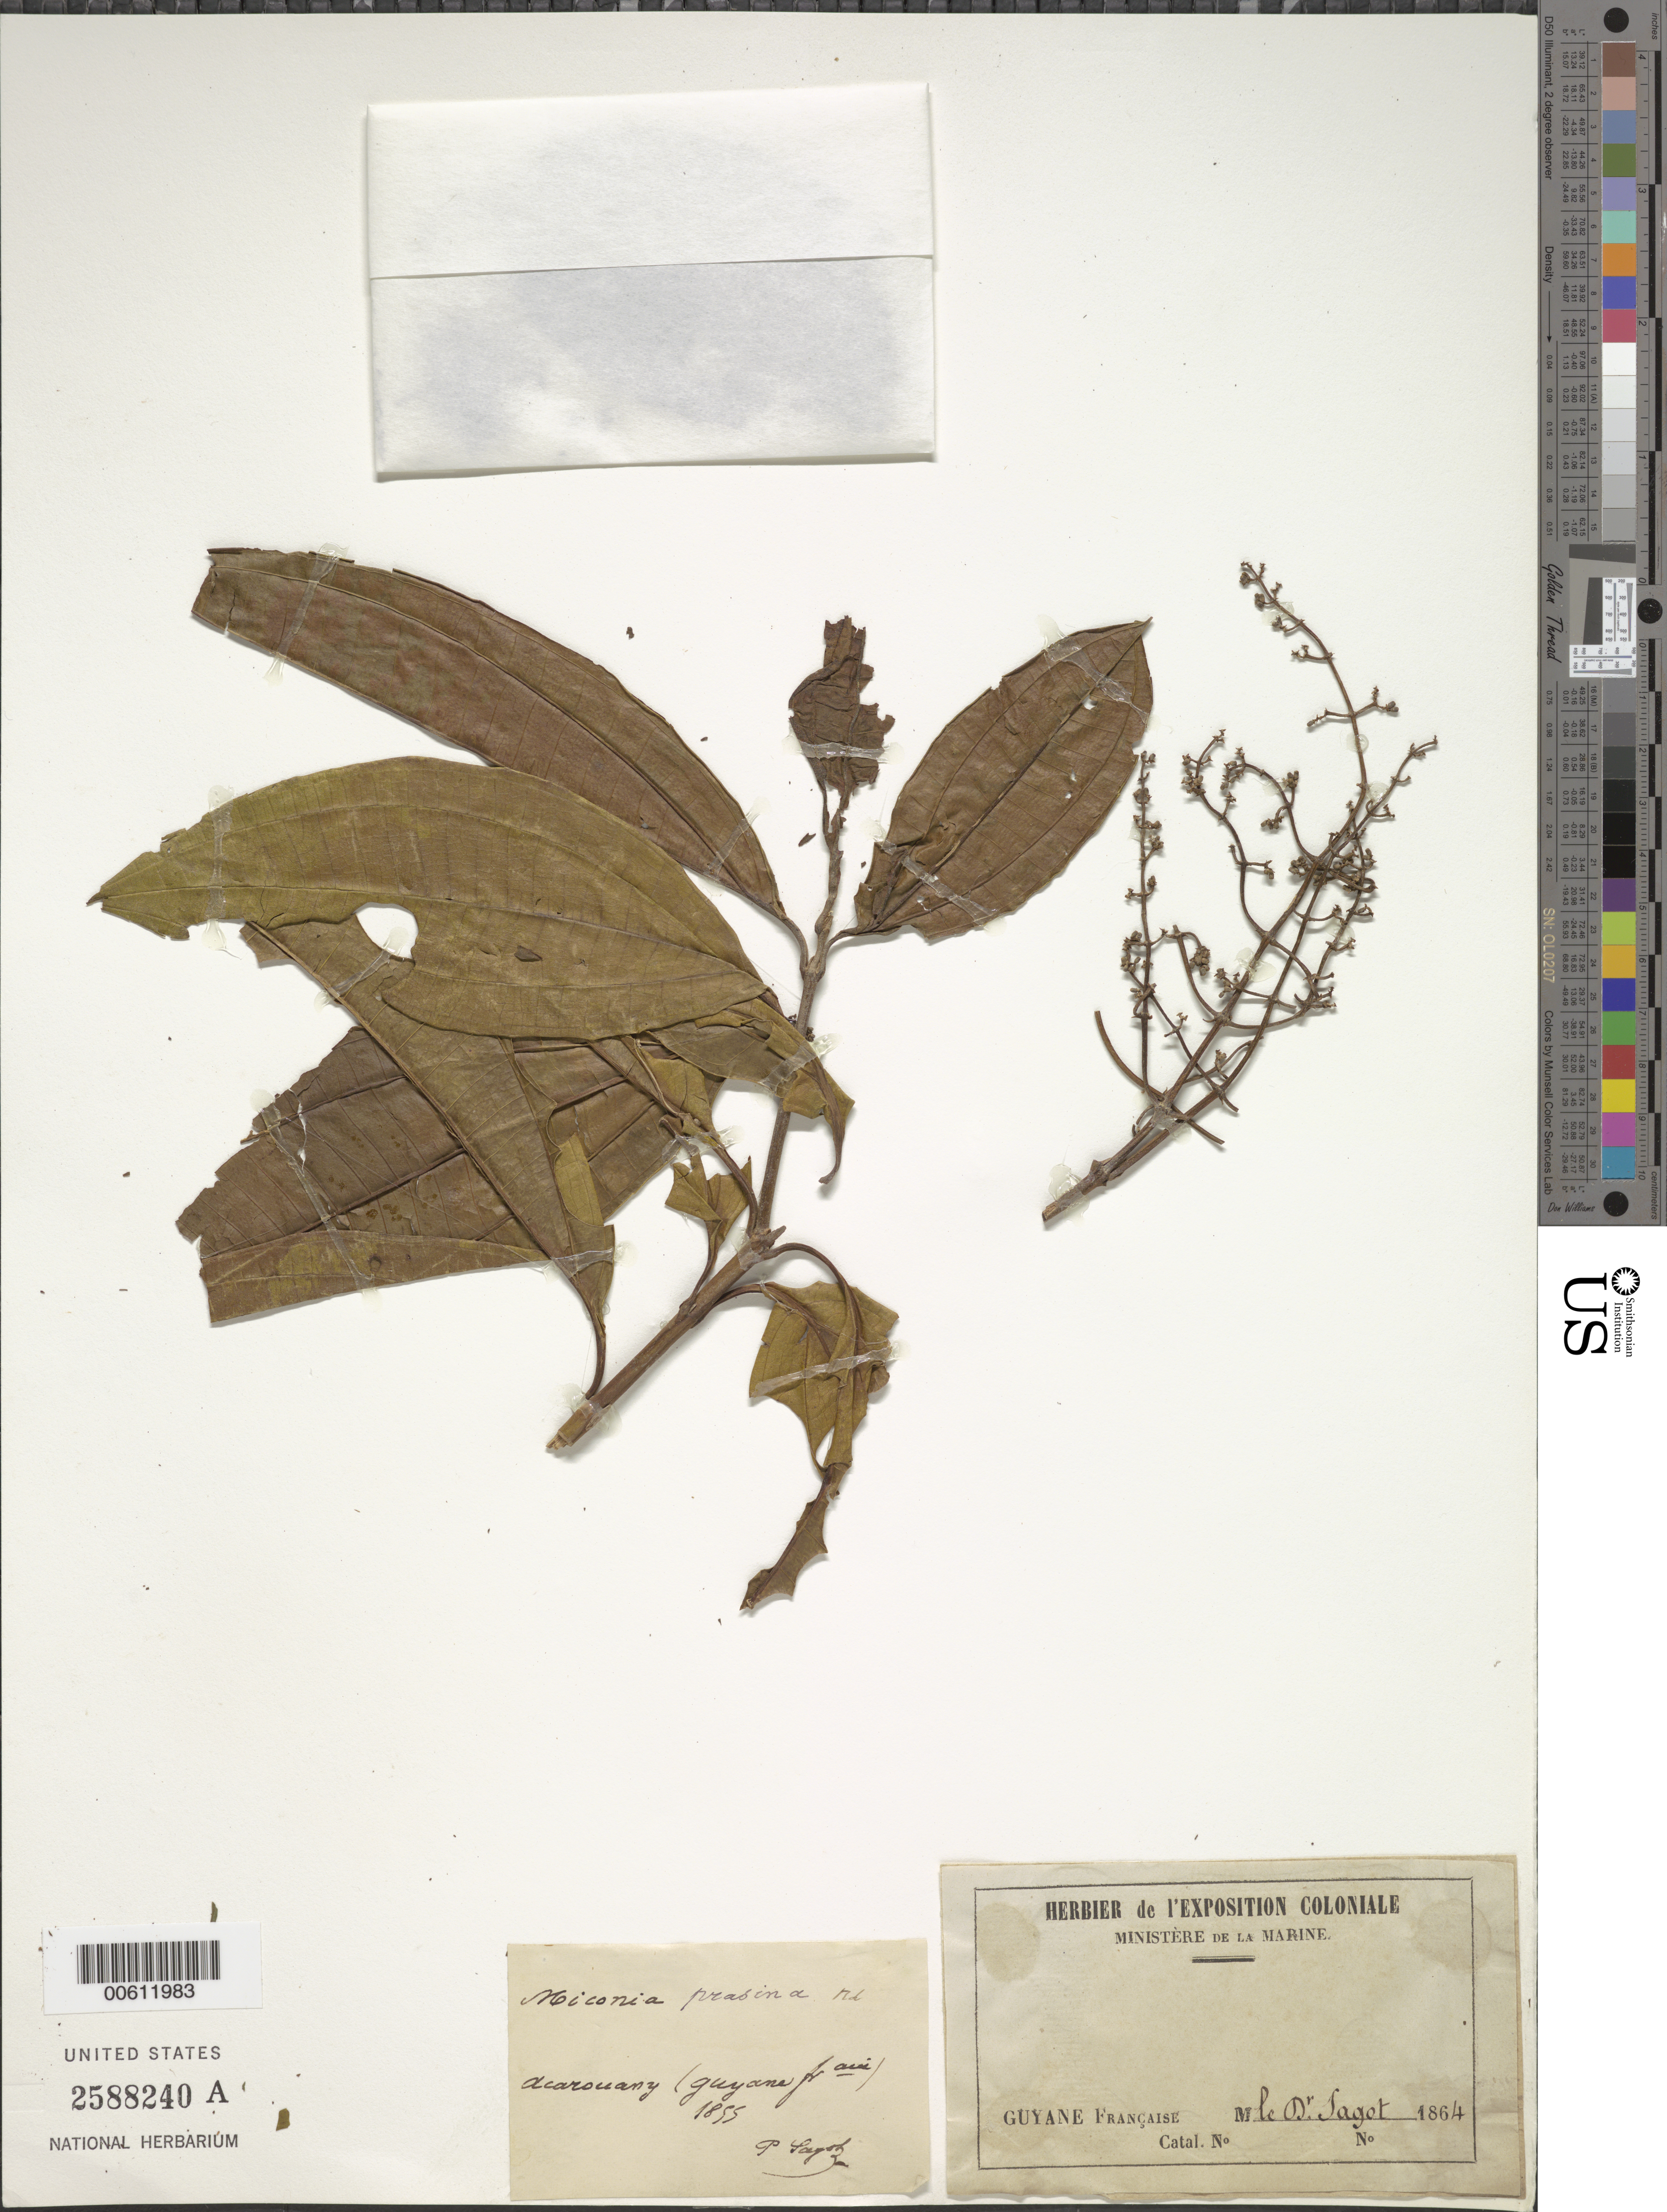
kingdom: Plantae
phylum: Tracheophyta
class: Magnoliopsida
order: Myrtales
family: Melastomataceae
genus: Miconia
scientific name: Miconia prasina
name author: (Sw.) DC.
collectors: P. A. Sagot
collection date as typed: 1855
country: French Guiana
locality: Acarouany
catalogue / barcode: US 2588240A